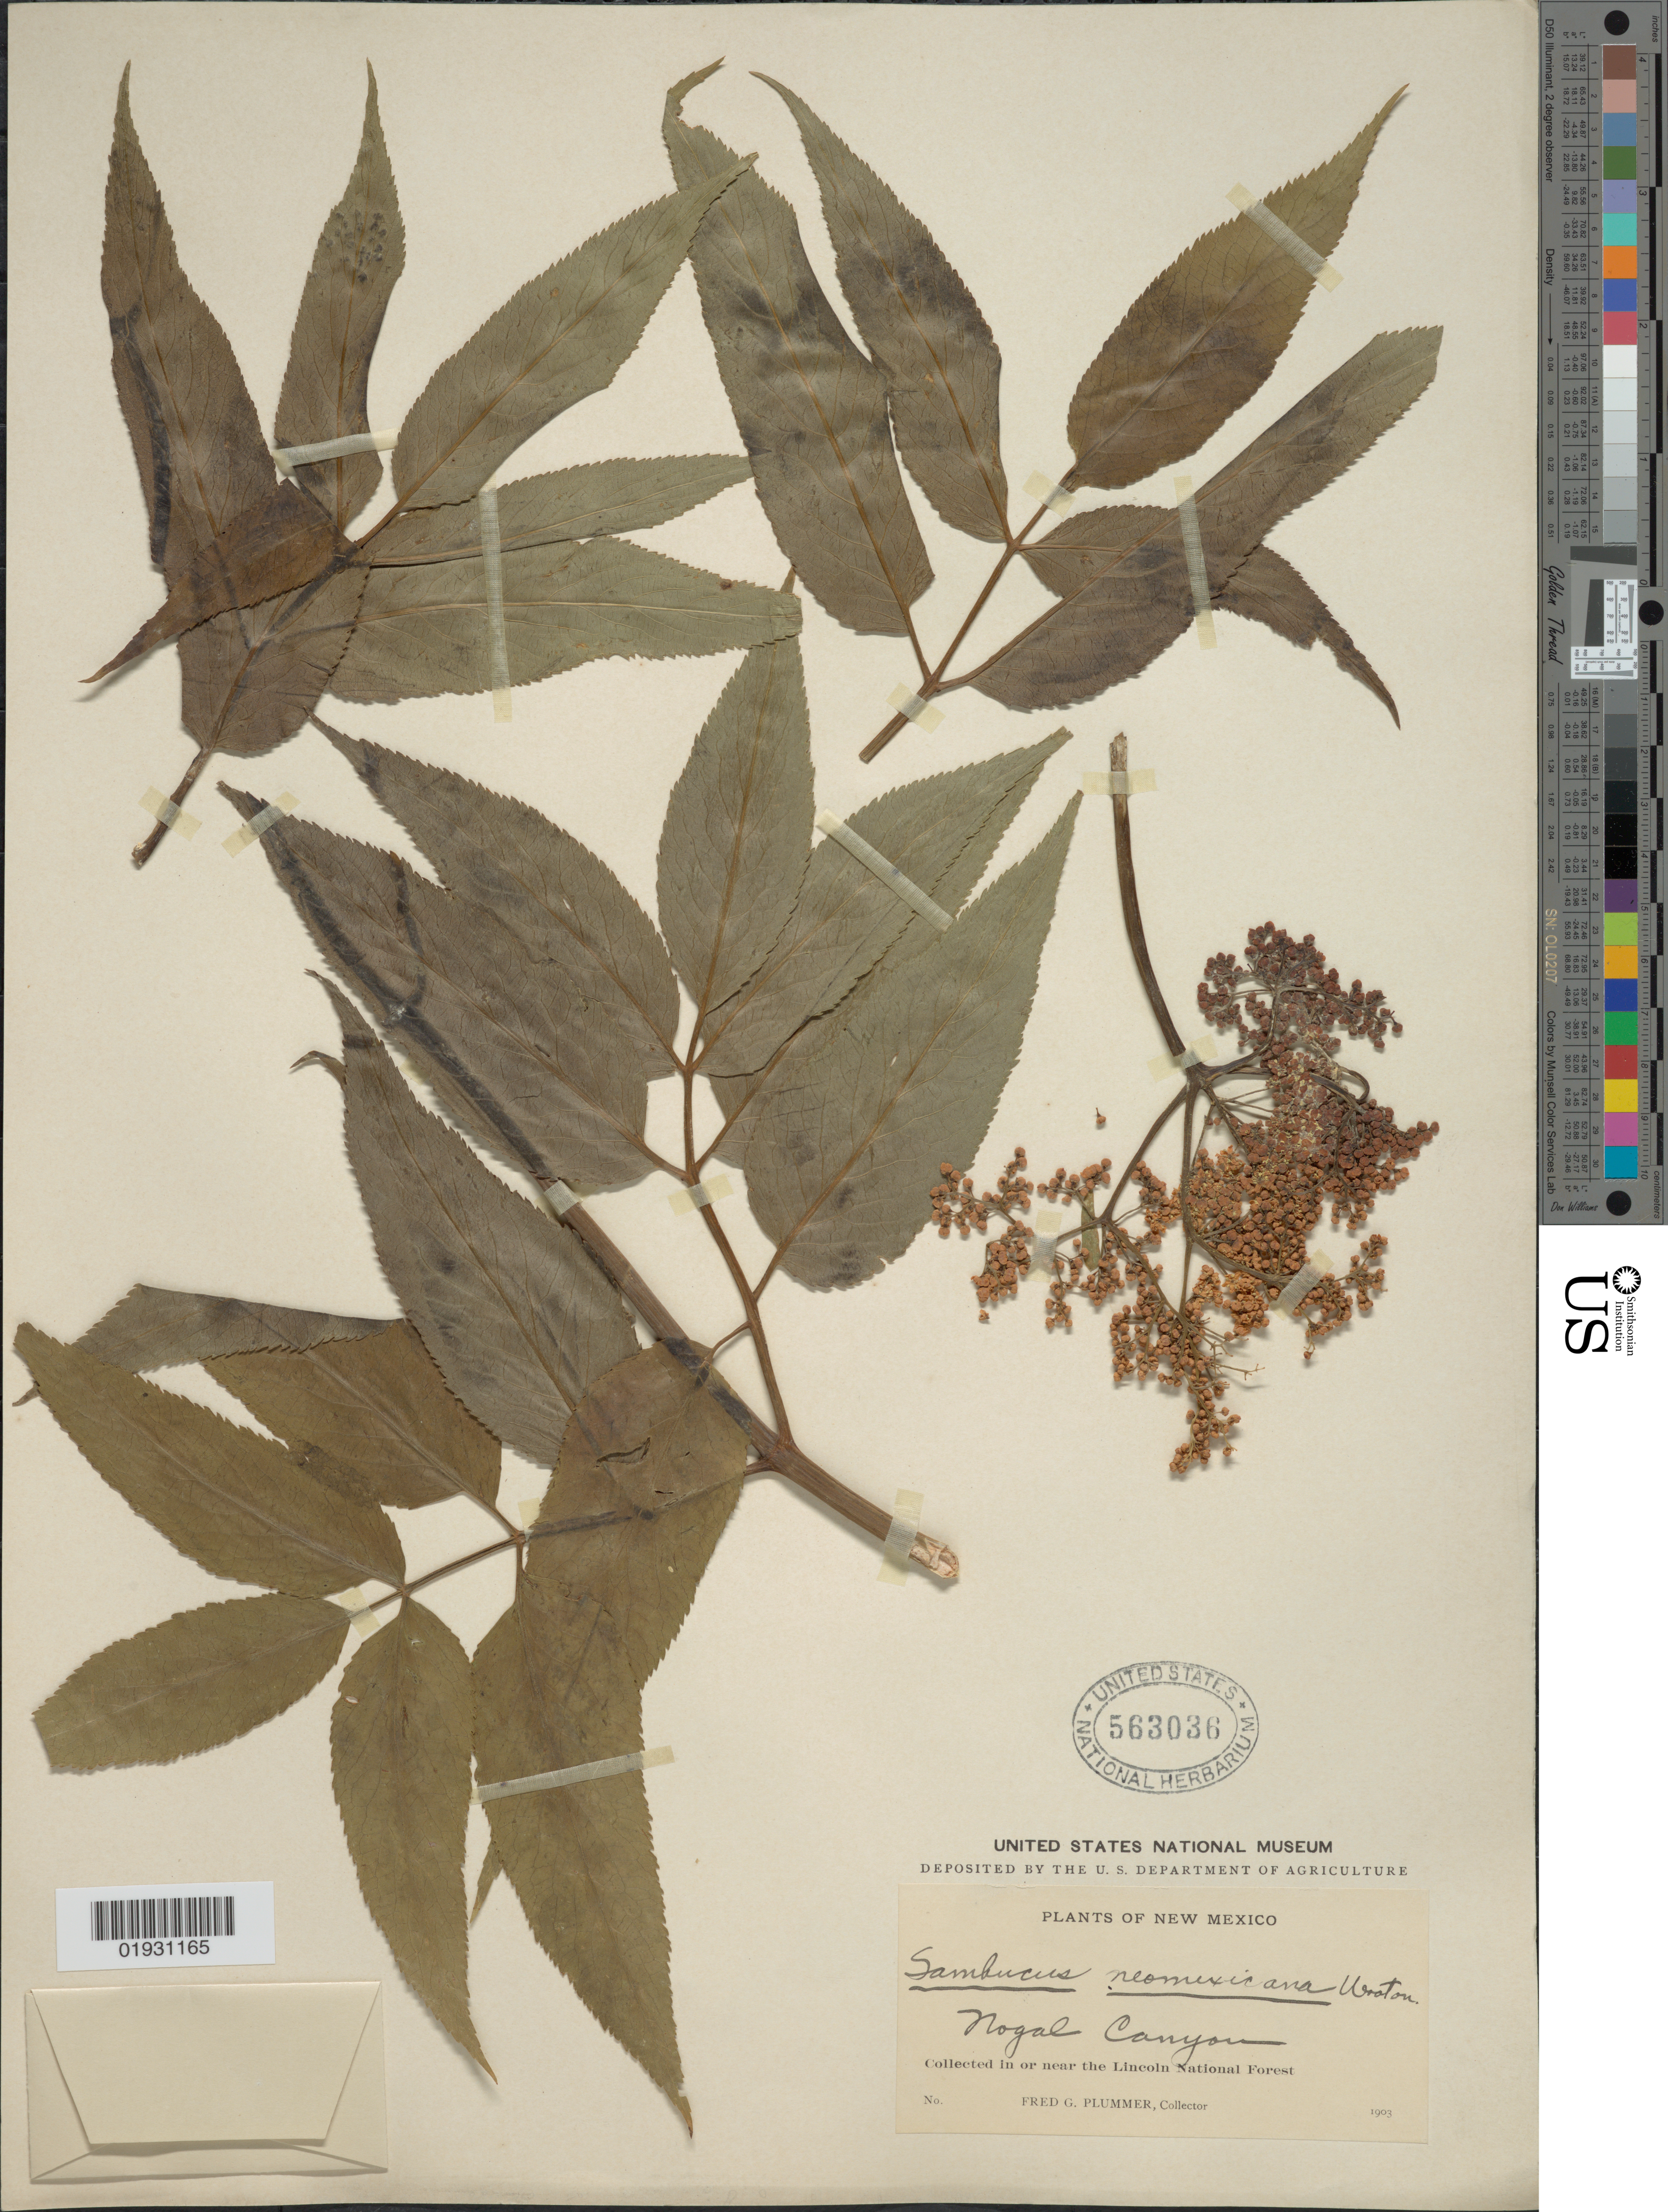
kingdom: Plantae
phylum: Tracheophyta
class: Magnoliopsida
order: Dipsacales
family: Viburnaceae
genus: Sambucus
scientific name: Sambucus neo-mexicana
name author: Wooton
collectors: F. Plummer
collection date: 1903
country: United States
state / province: New Mexico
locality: Nogal Canyon. In or near the Lincoln Forest.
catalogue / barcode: US 563036